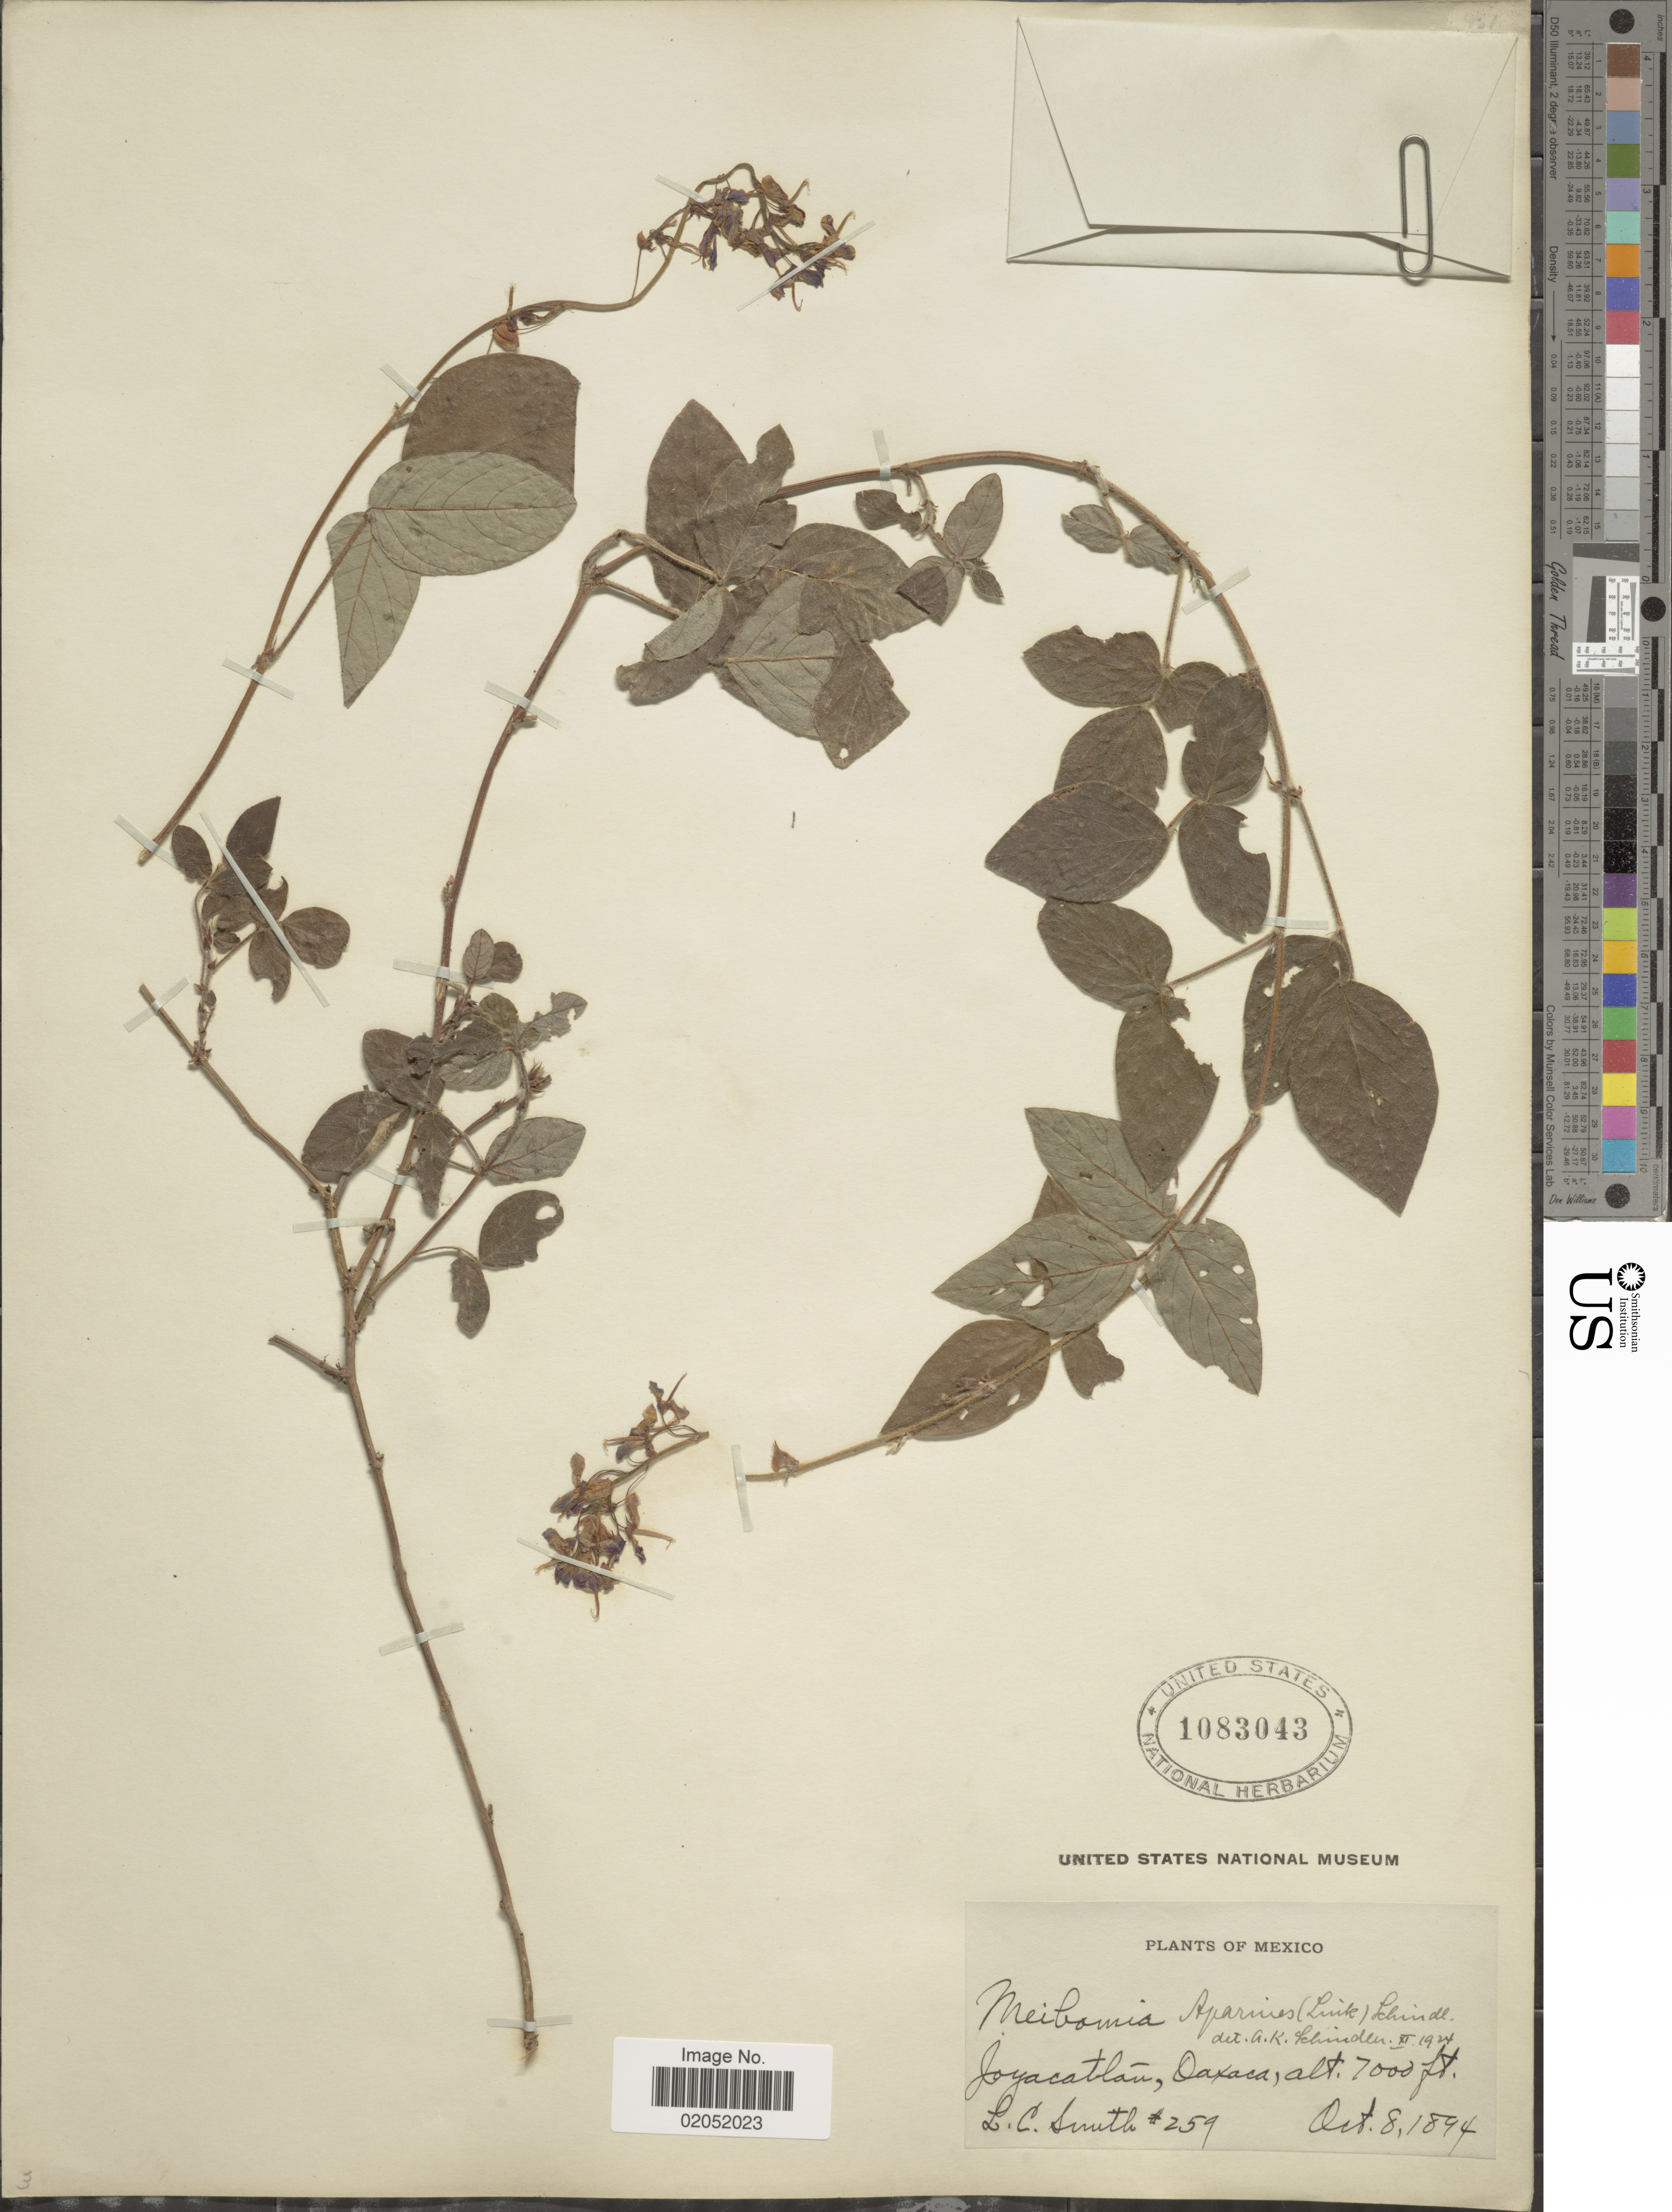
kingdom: Plantae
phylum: Tracheophyta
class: Magnoliopsida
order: Fabales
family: Fabaceae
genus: Desmodium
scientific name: Desmodium aparines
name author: (Link) DC.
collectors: L. C. Smith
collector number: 259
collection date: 1894-10-08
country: Mexico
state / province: Oaxaca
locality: Joyacatlan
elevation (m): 2134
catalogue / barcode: US 1083043